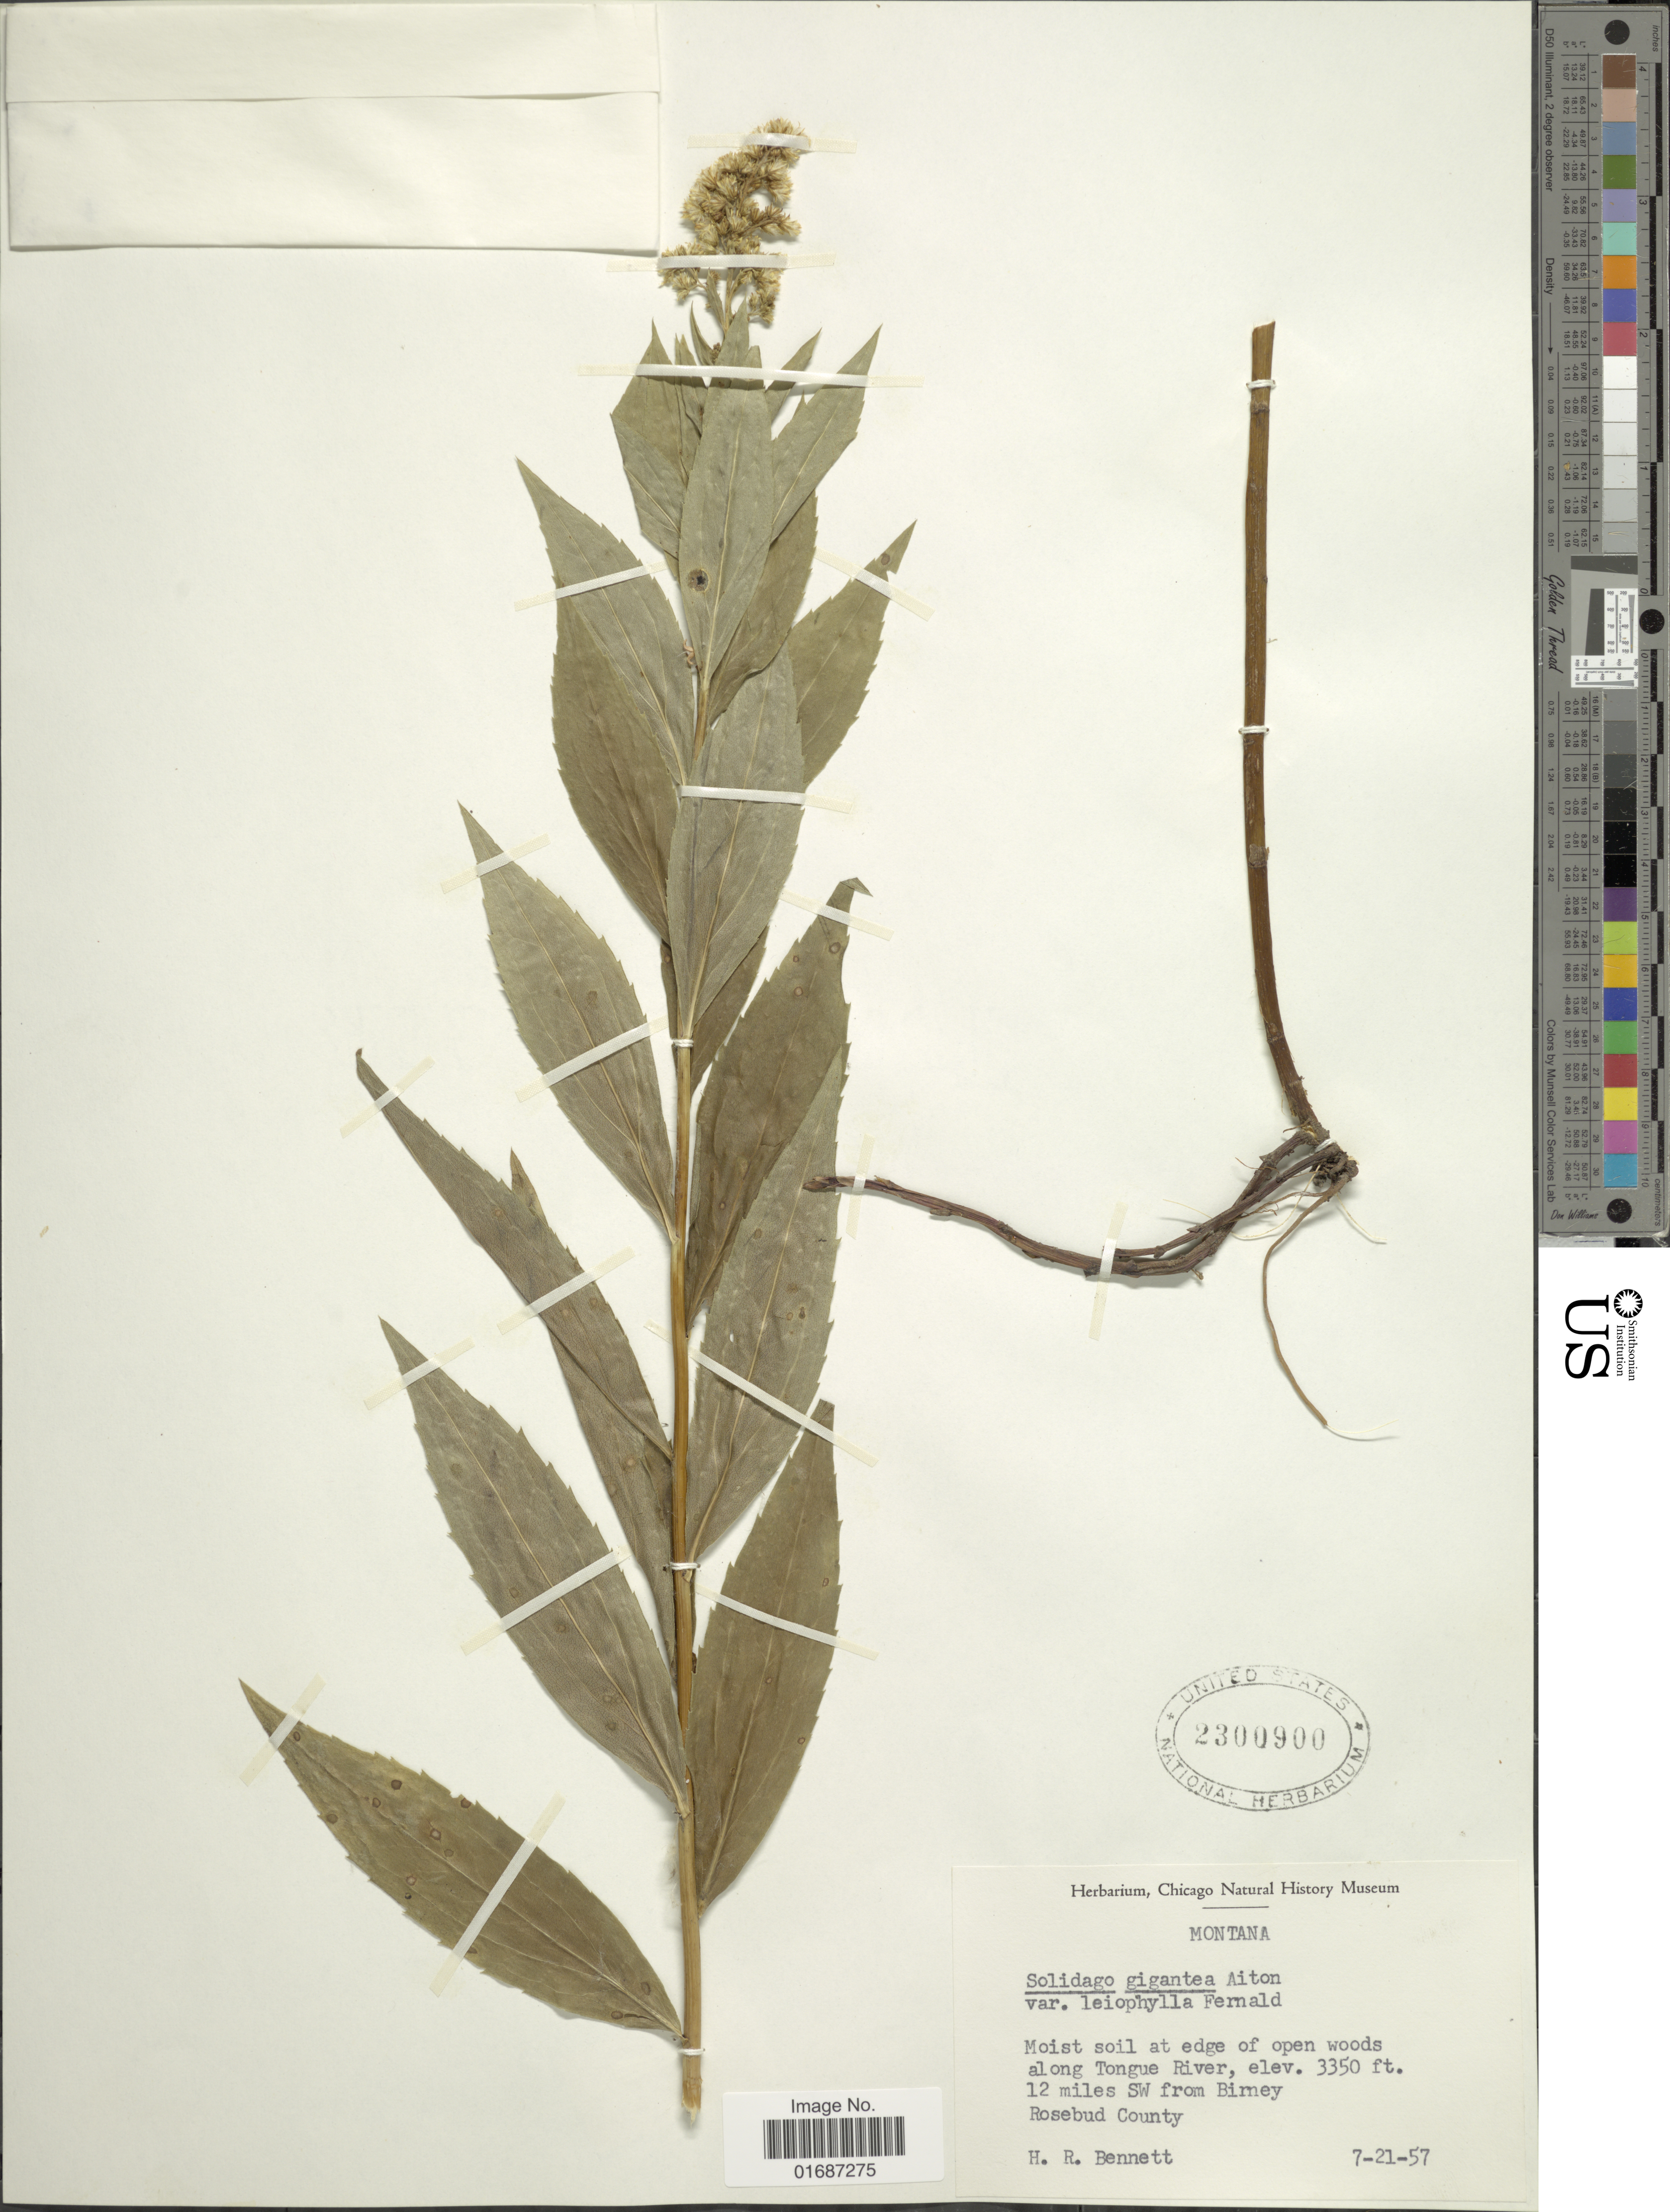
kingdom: Plantae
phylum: Tracheophyta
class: Magnoliopsida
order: Asterales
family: Asteraceae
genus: Solidago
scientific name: Solidago gigantea var. leiophylla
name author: Fernald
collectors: H. R. Bennett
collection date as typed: Transcribed d/m/y: 21/7/57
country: United States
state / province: Montana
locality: Moist soil at edge of open woods along Tongue River, 12 miles SW from Birney, Rosebud County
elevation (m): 1021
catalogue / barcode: US 2300900